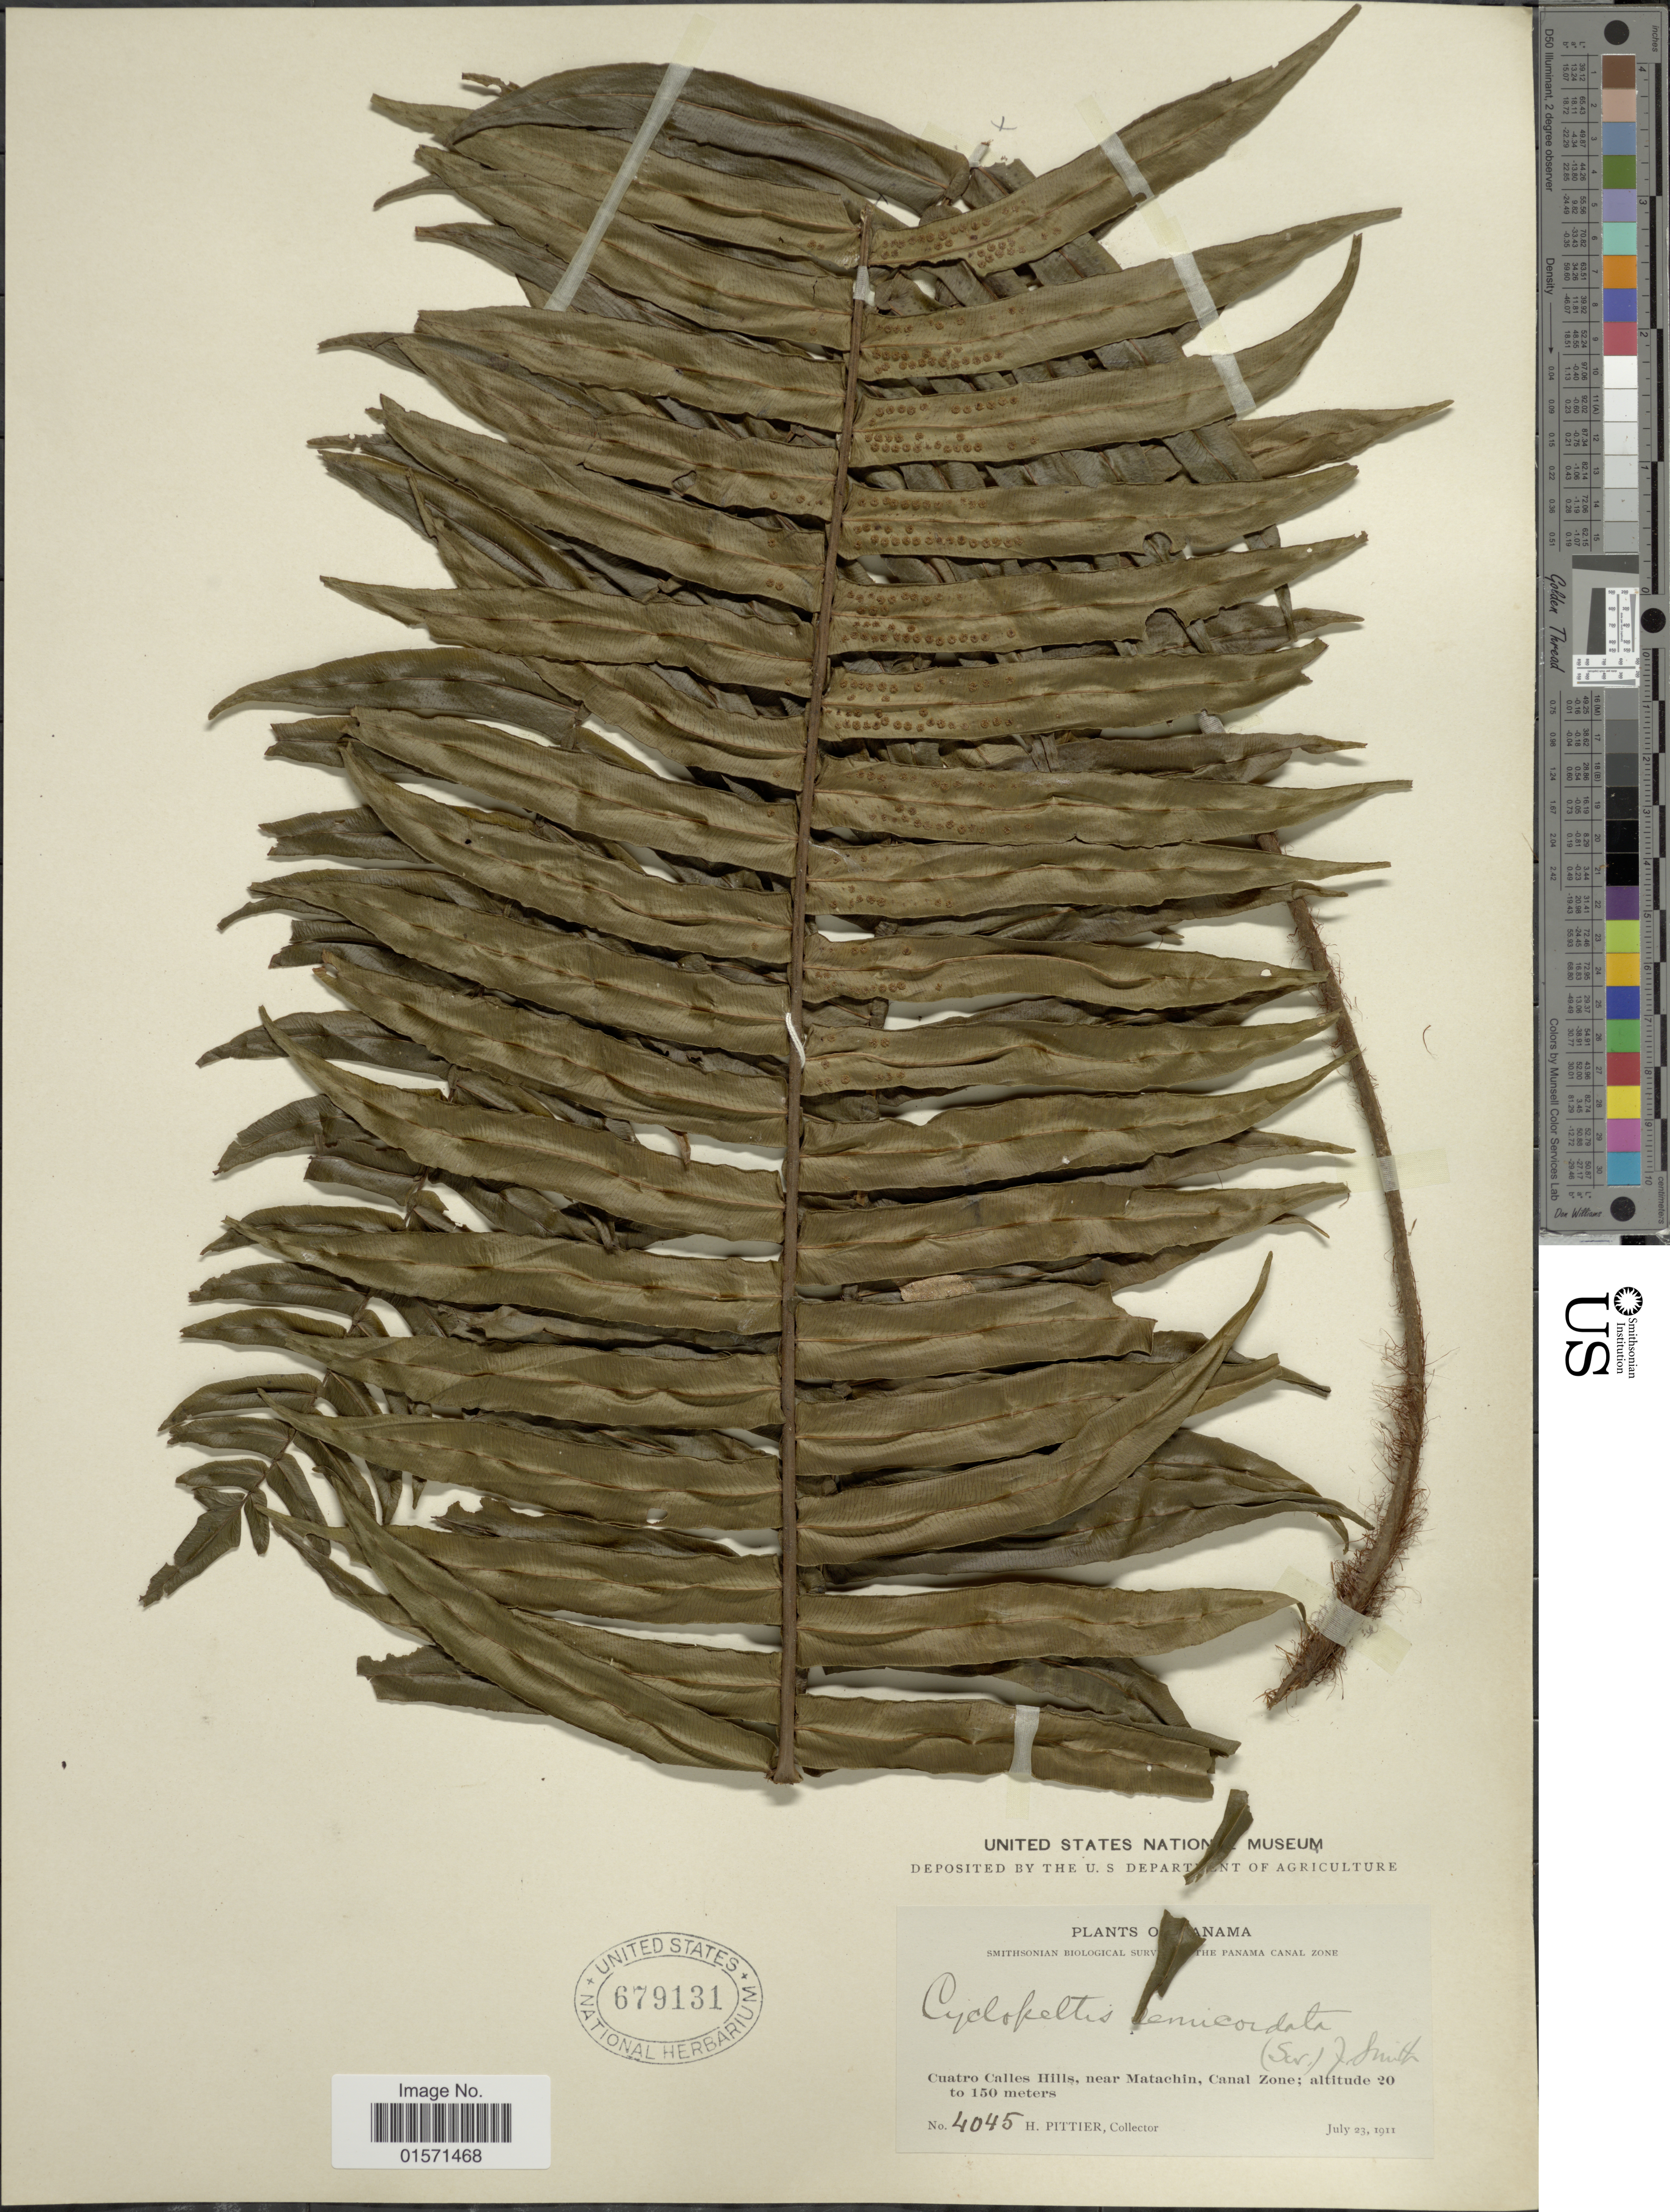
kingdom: Plantae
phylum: Tracheophyta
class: Polypodiopsida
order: Polypodiales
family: Lomariopsidaceae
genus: Cyclopeltis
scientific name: Cyclopeltis semicordata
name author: (Sw.) J. Sm.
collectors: H. F. Pittier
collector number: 4045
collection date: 1911-07-23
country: Panama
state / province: Colón / Panamá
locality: Cuatro calles Hills, near Matachin, Canal Zone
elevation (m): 20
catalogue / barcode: US 679131